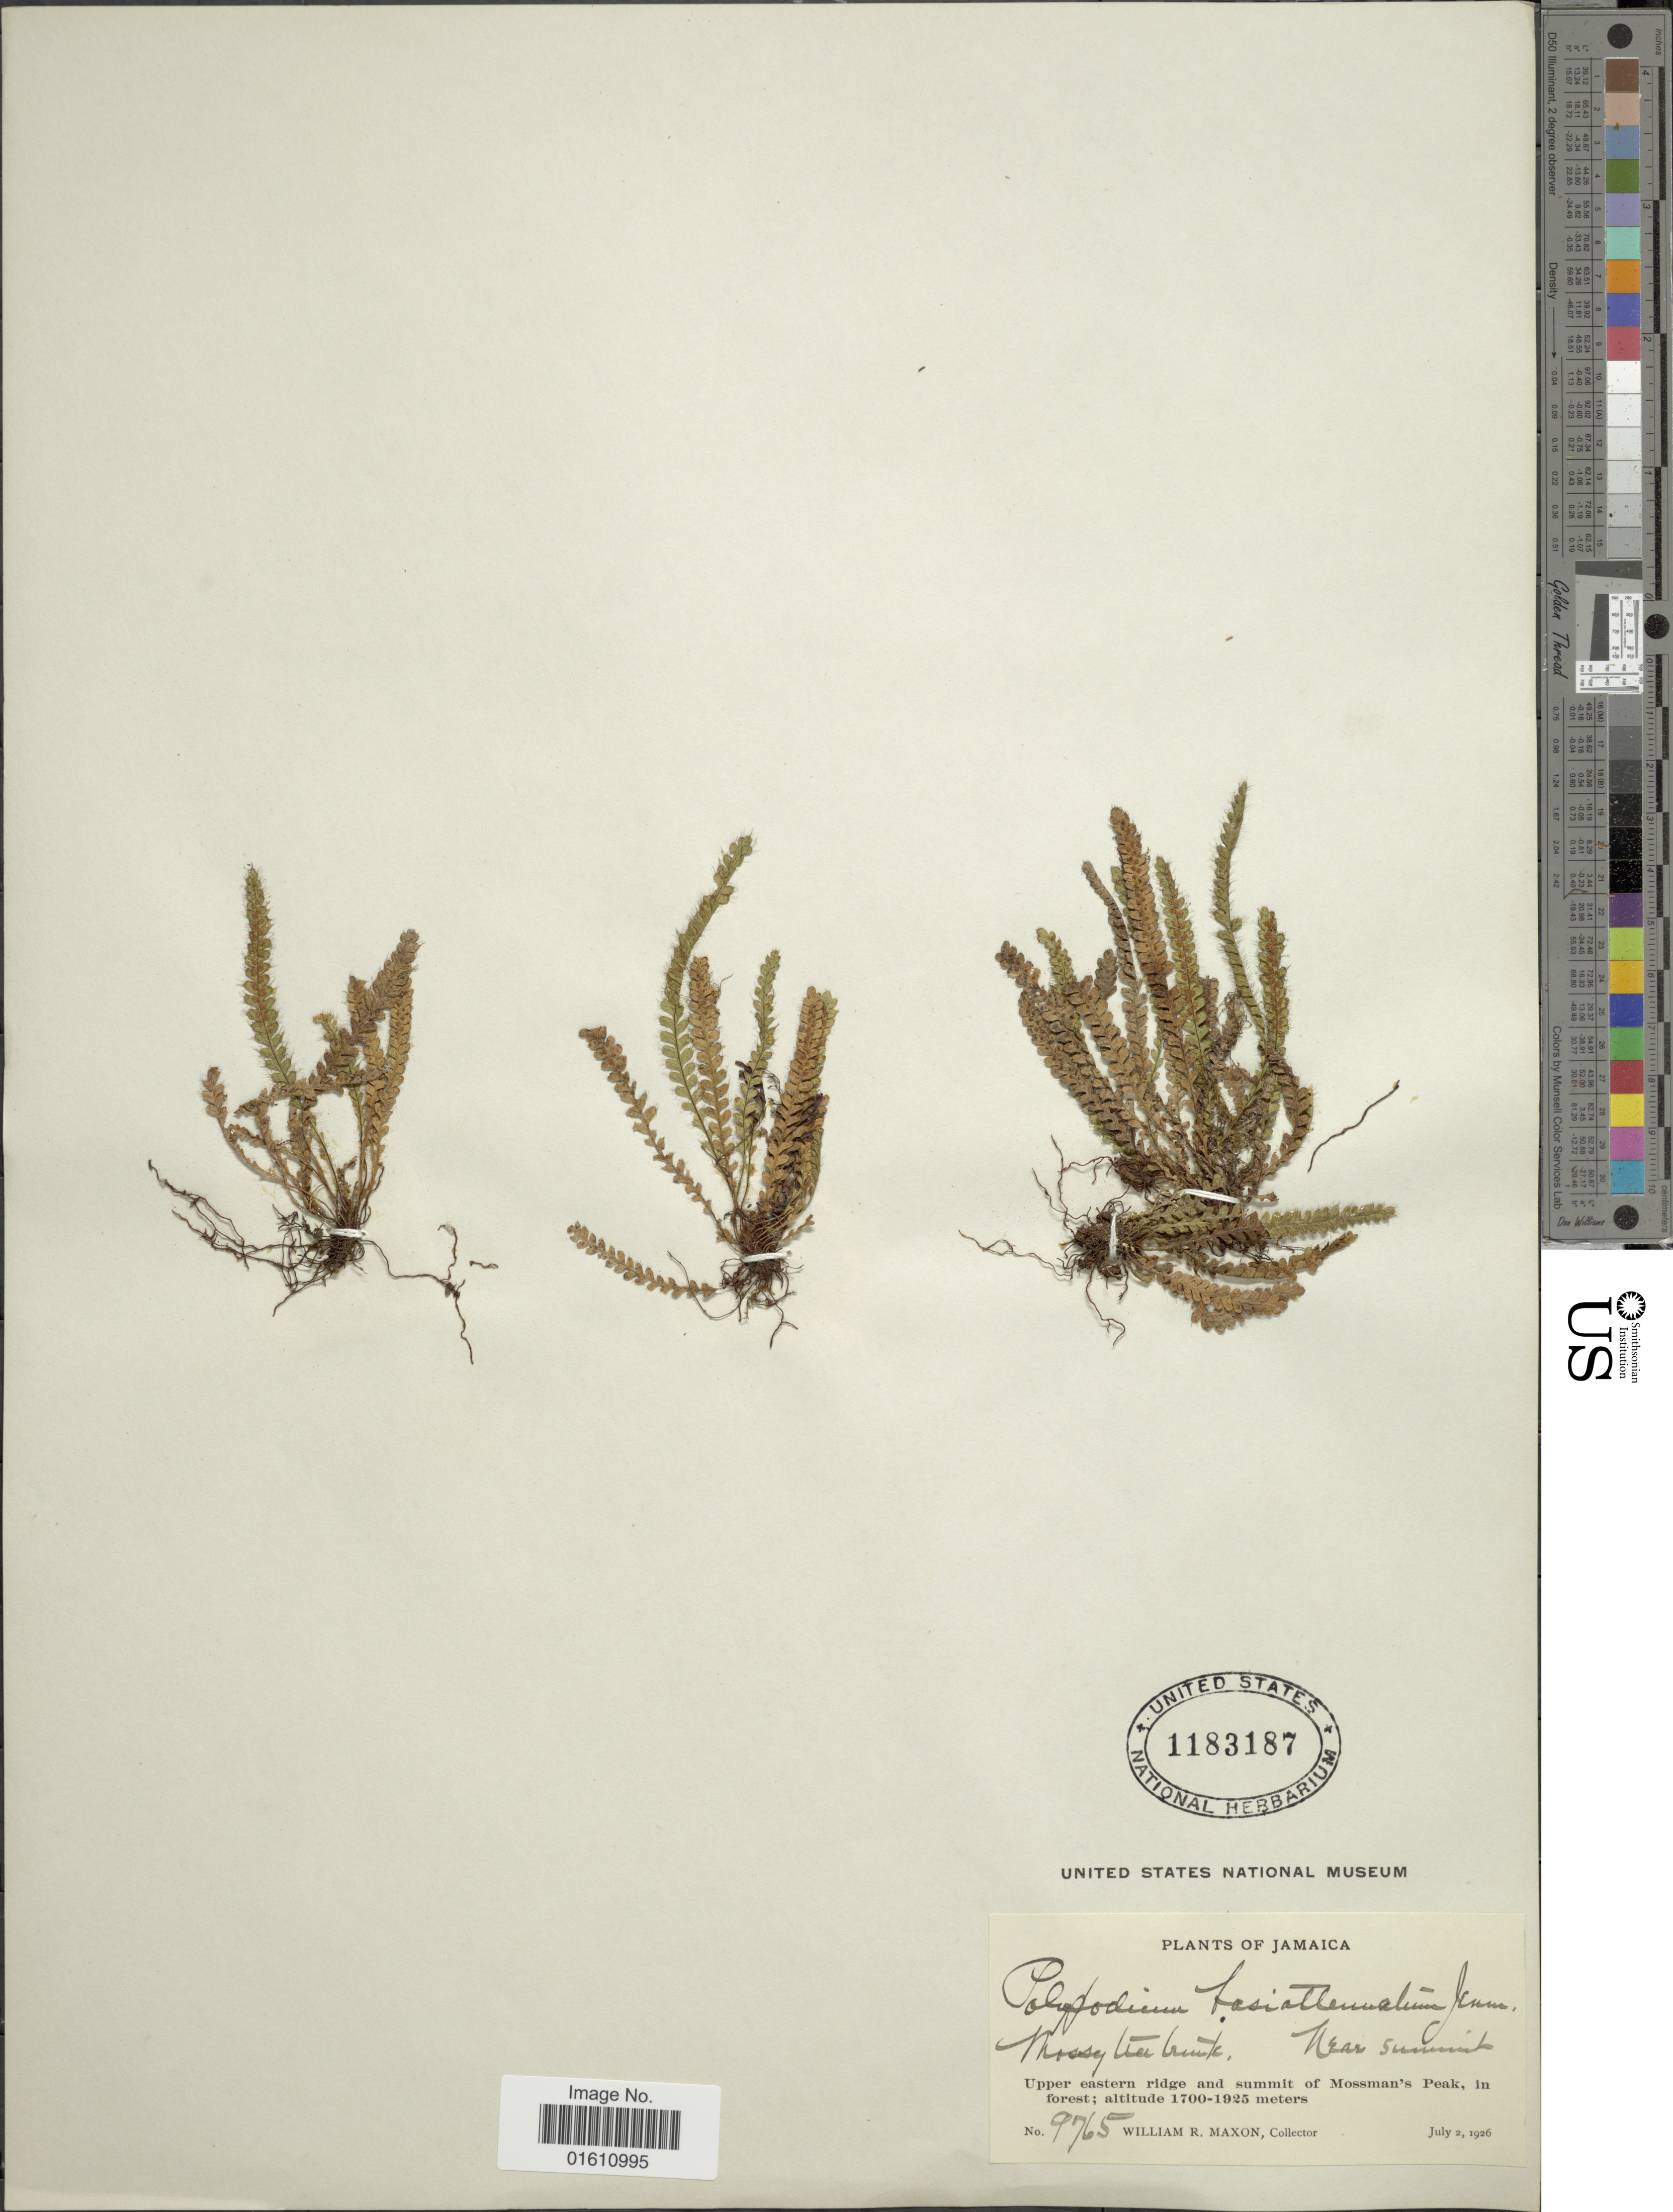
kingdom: Plantae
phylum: Tracheophyta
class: Polypodiopsida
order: Polypodiales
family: Polypodiaceae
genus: Moranopteris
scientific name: Moranopteris basiattenuata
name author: (Jenman) R. Y. Hirai & J. Prado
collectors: W. R. Maxon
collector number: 9765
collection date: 1926-07-02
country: Jamaica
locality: Upper eastern ridge and summit of Mossman's Peak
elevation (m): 1700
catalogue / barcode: US 1183187